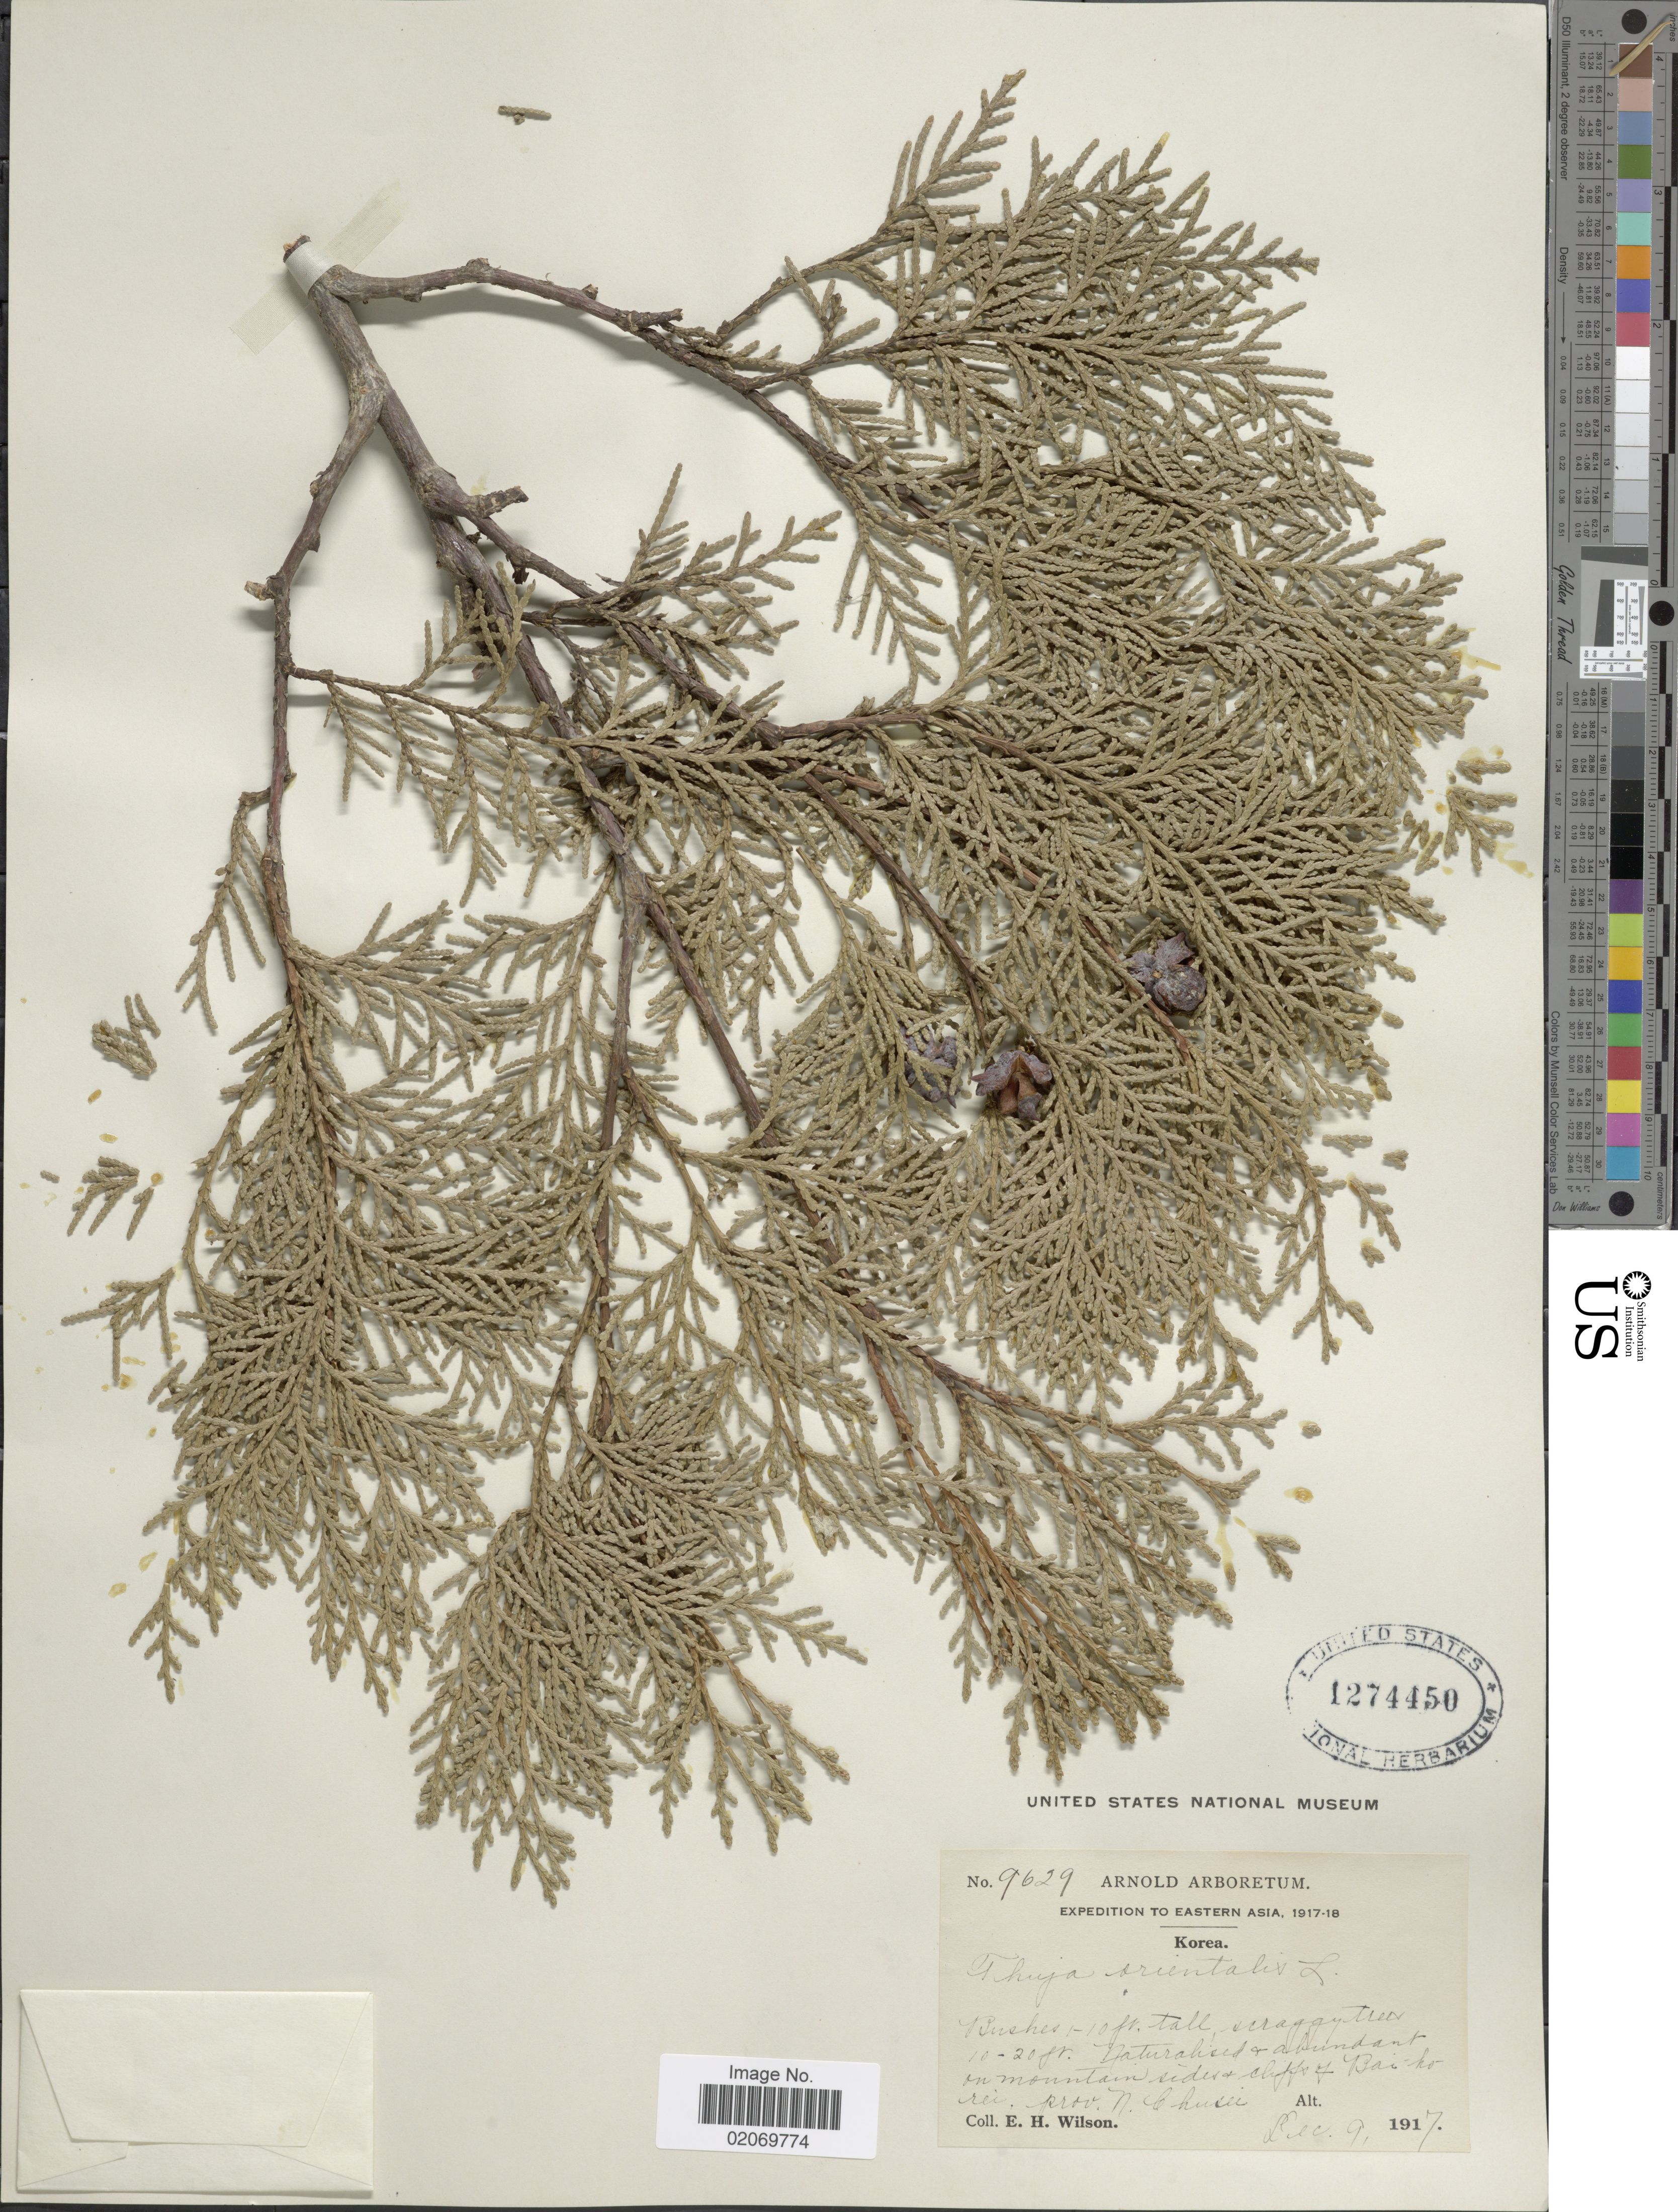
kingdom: Plantae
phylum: Tracheophyta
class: Pinopsida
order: Pinales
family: Cupressaceae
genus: Thuja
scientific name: Thuja orientalis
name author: L.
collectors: E. Wilson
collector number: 9629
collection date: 1917-12-09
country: South Korea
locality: Eastern Asia, on mountain sides + cliffs of Bai-ho-rei, prov. N Chusei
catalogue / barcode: US 1274450